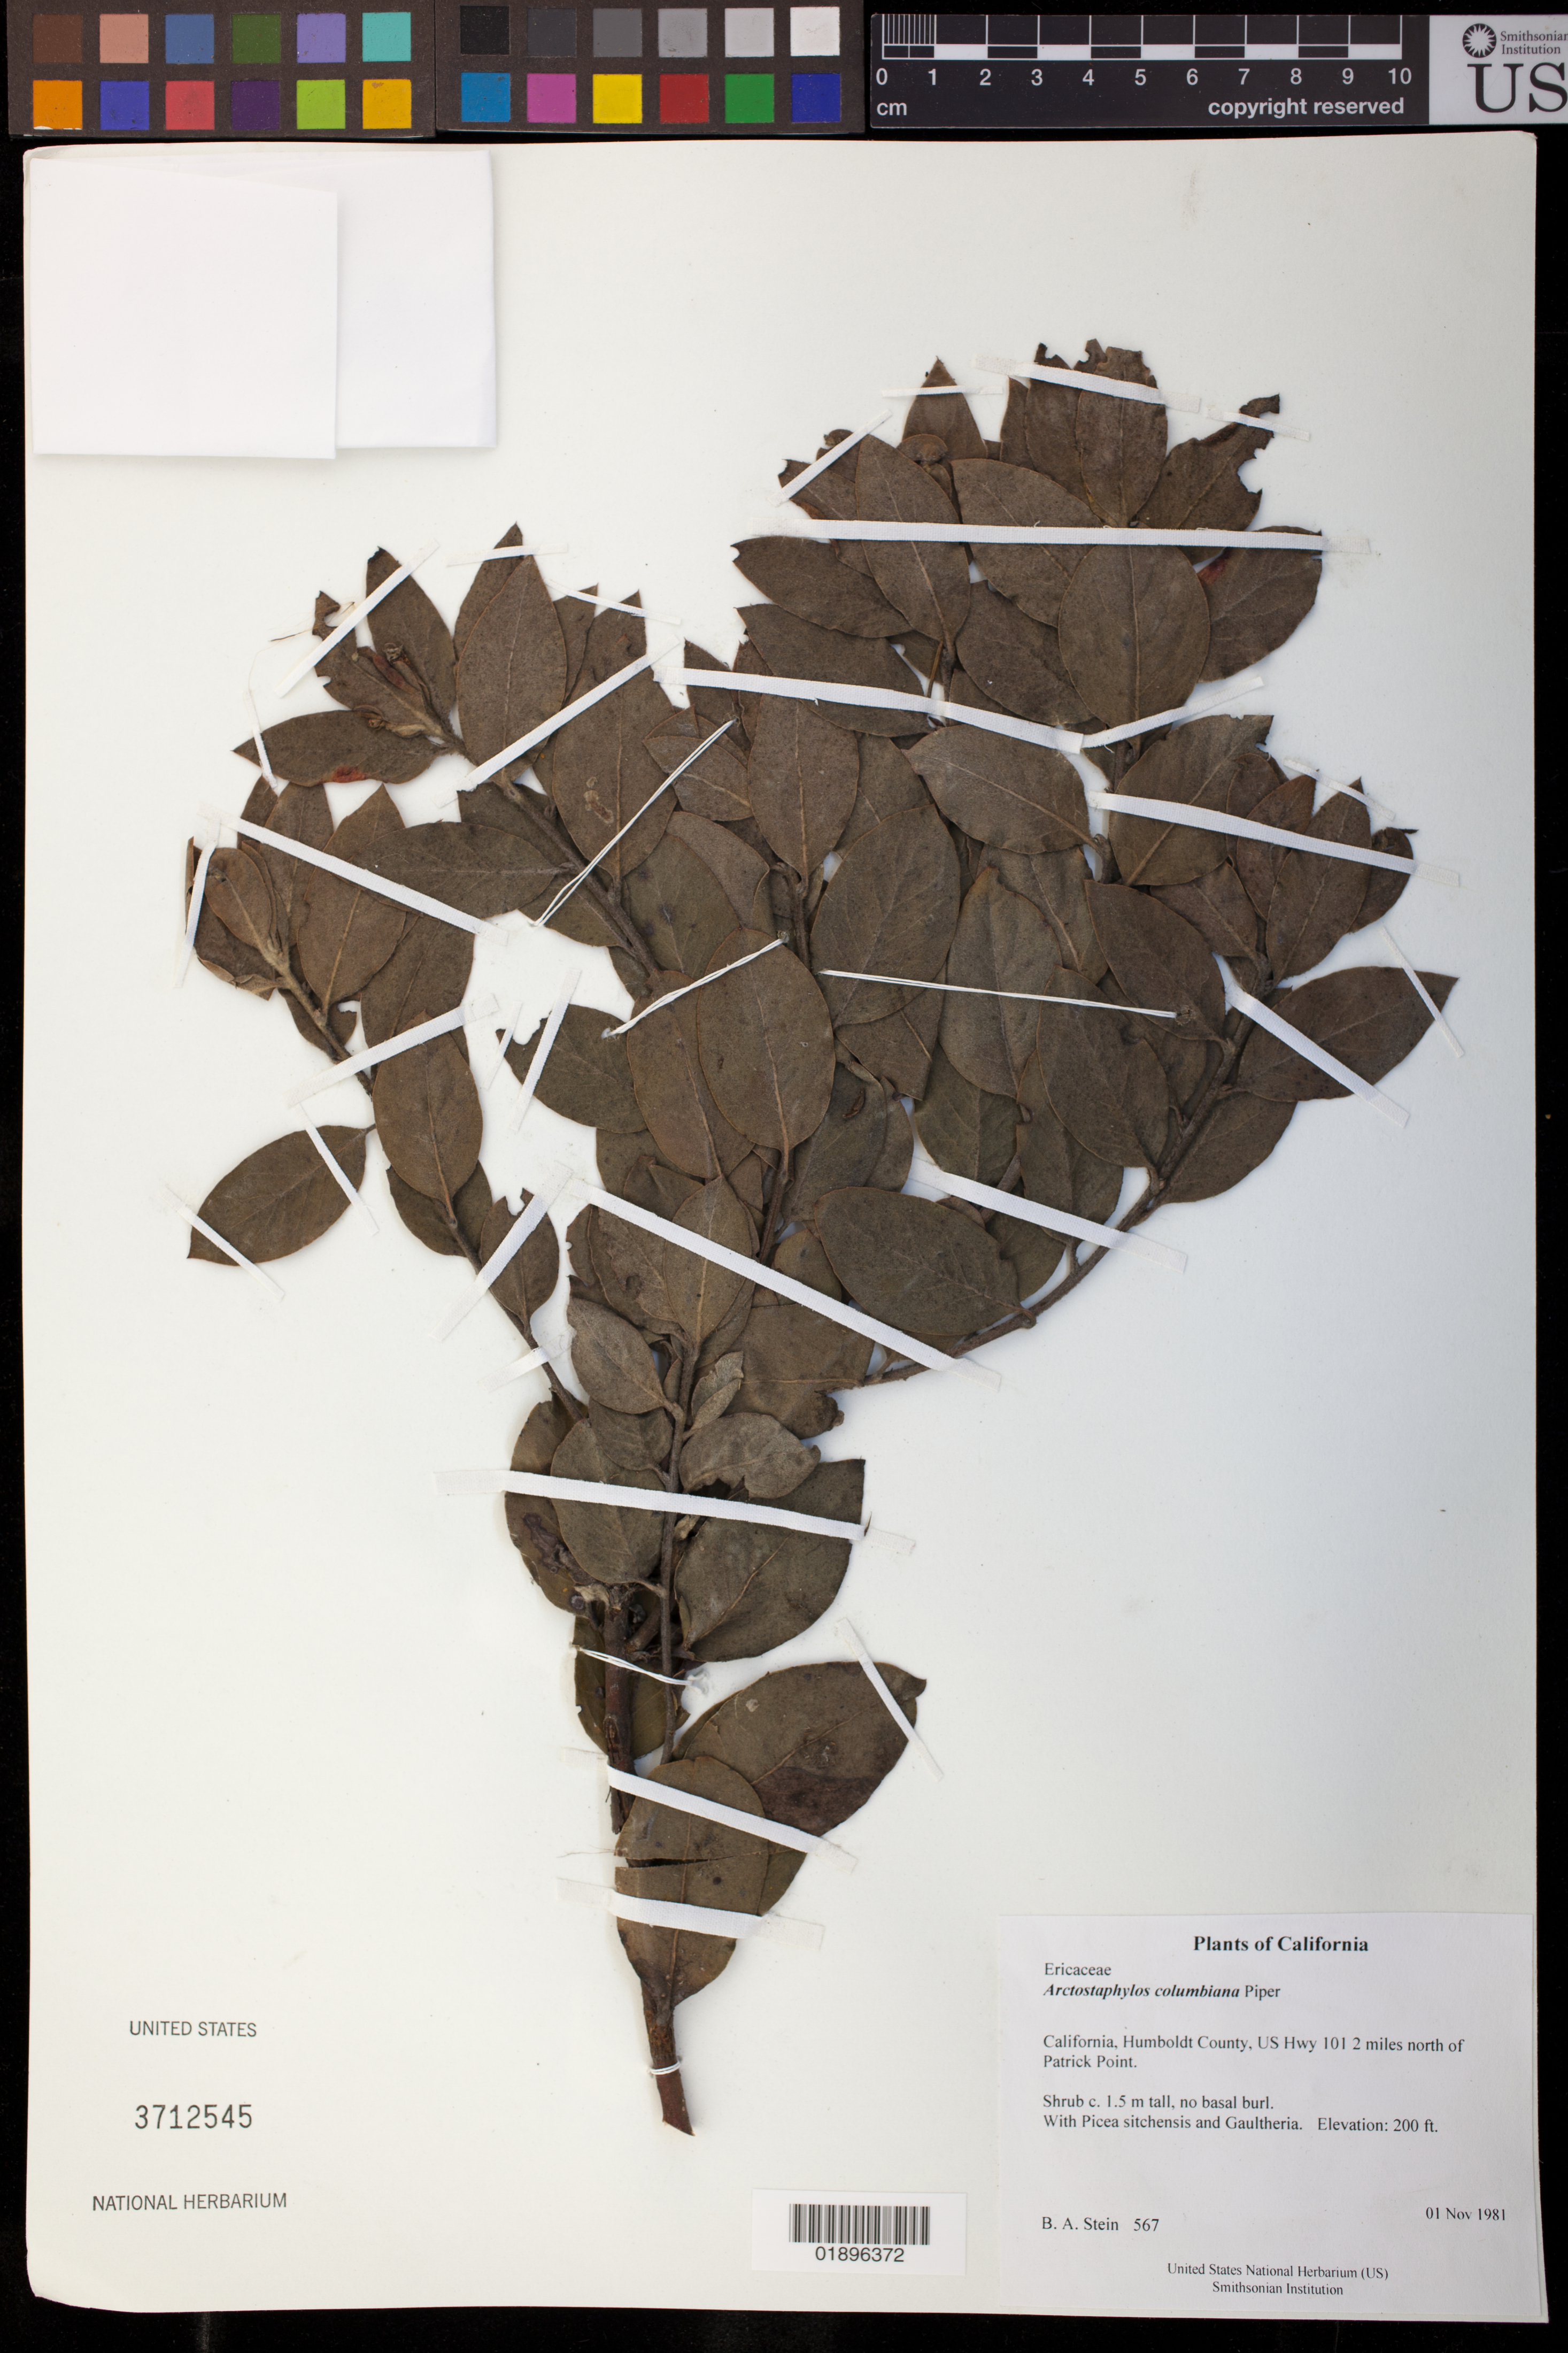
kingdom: Plantae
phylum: Tracheophyta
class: Magnoliopsida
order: Ericales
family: Ericaceae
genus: Arctostaphylos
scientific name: Arctostaphylos columbiana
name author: Piper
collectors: B. A. Stein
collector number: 567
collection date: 1981-11-01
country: United States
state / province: California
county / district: Humboldt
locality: US Hwy 101 2 miles north of Patrick Point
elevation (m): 61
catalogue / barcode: US 3712545